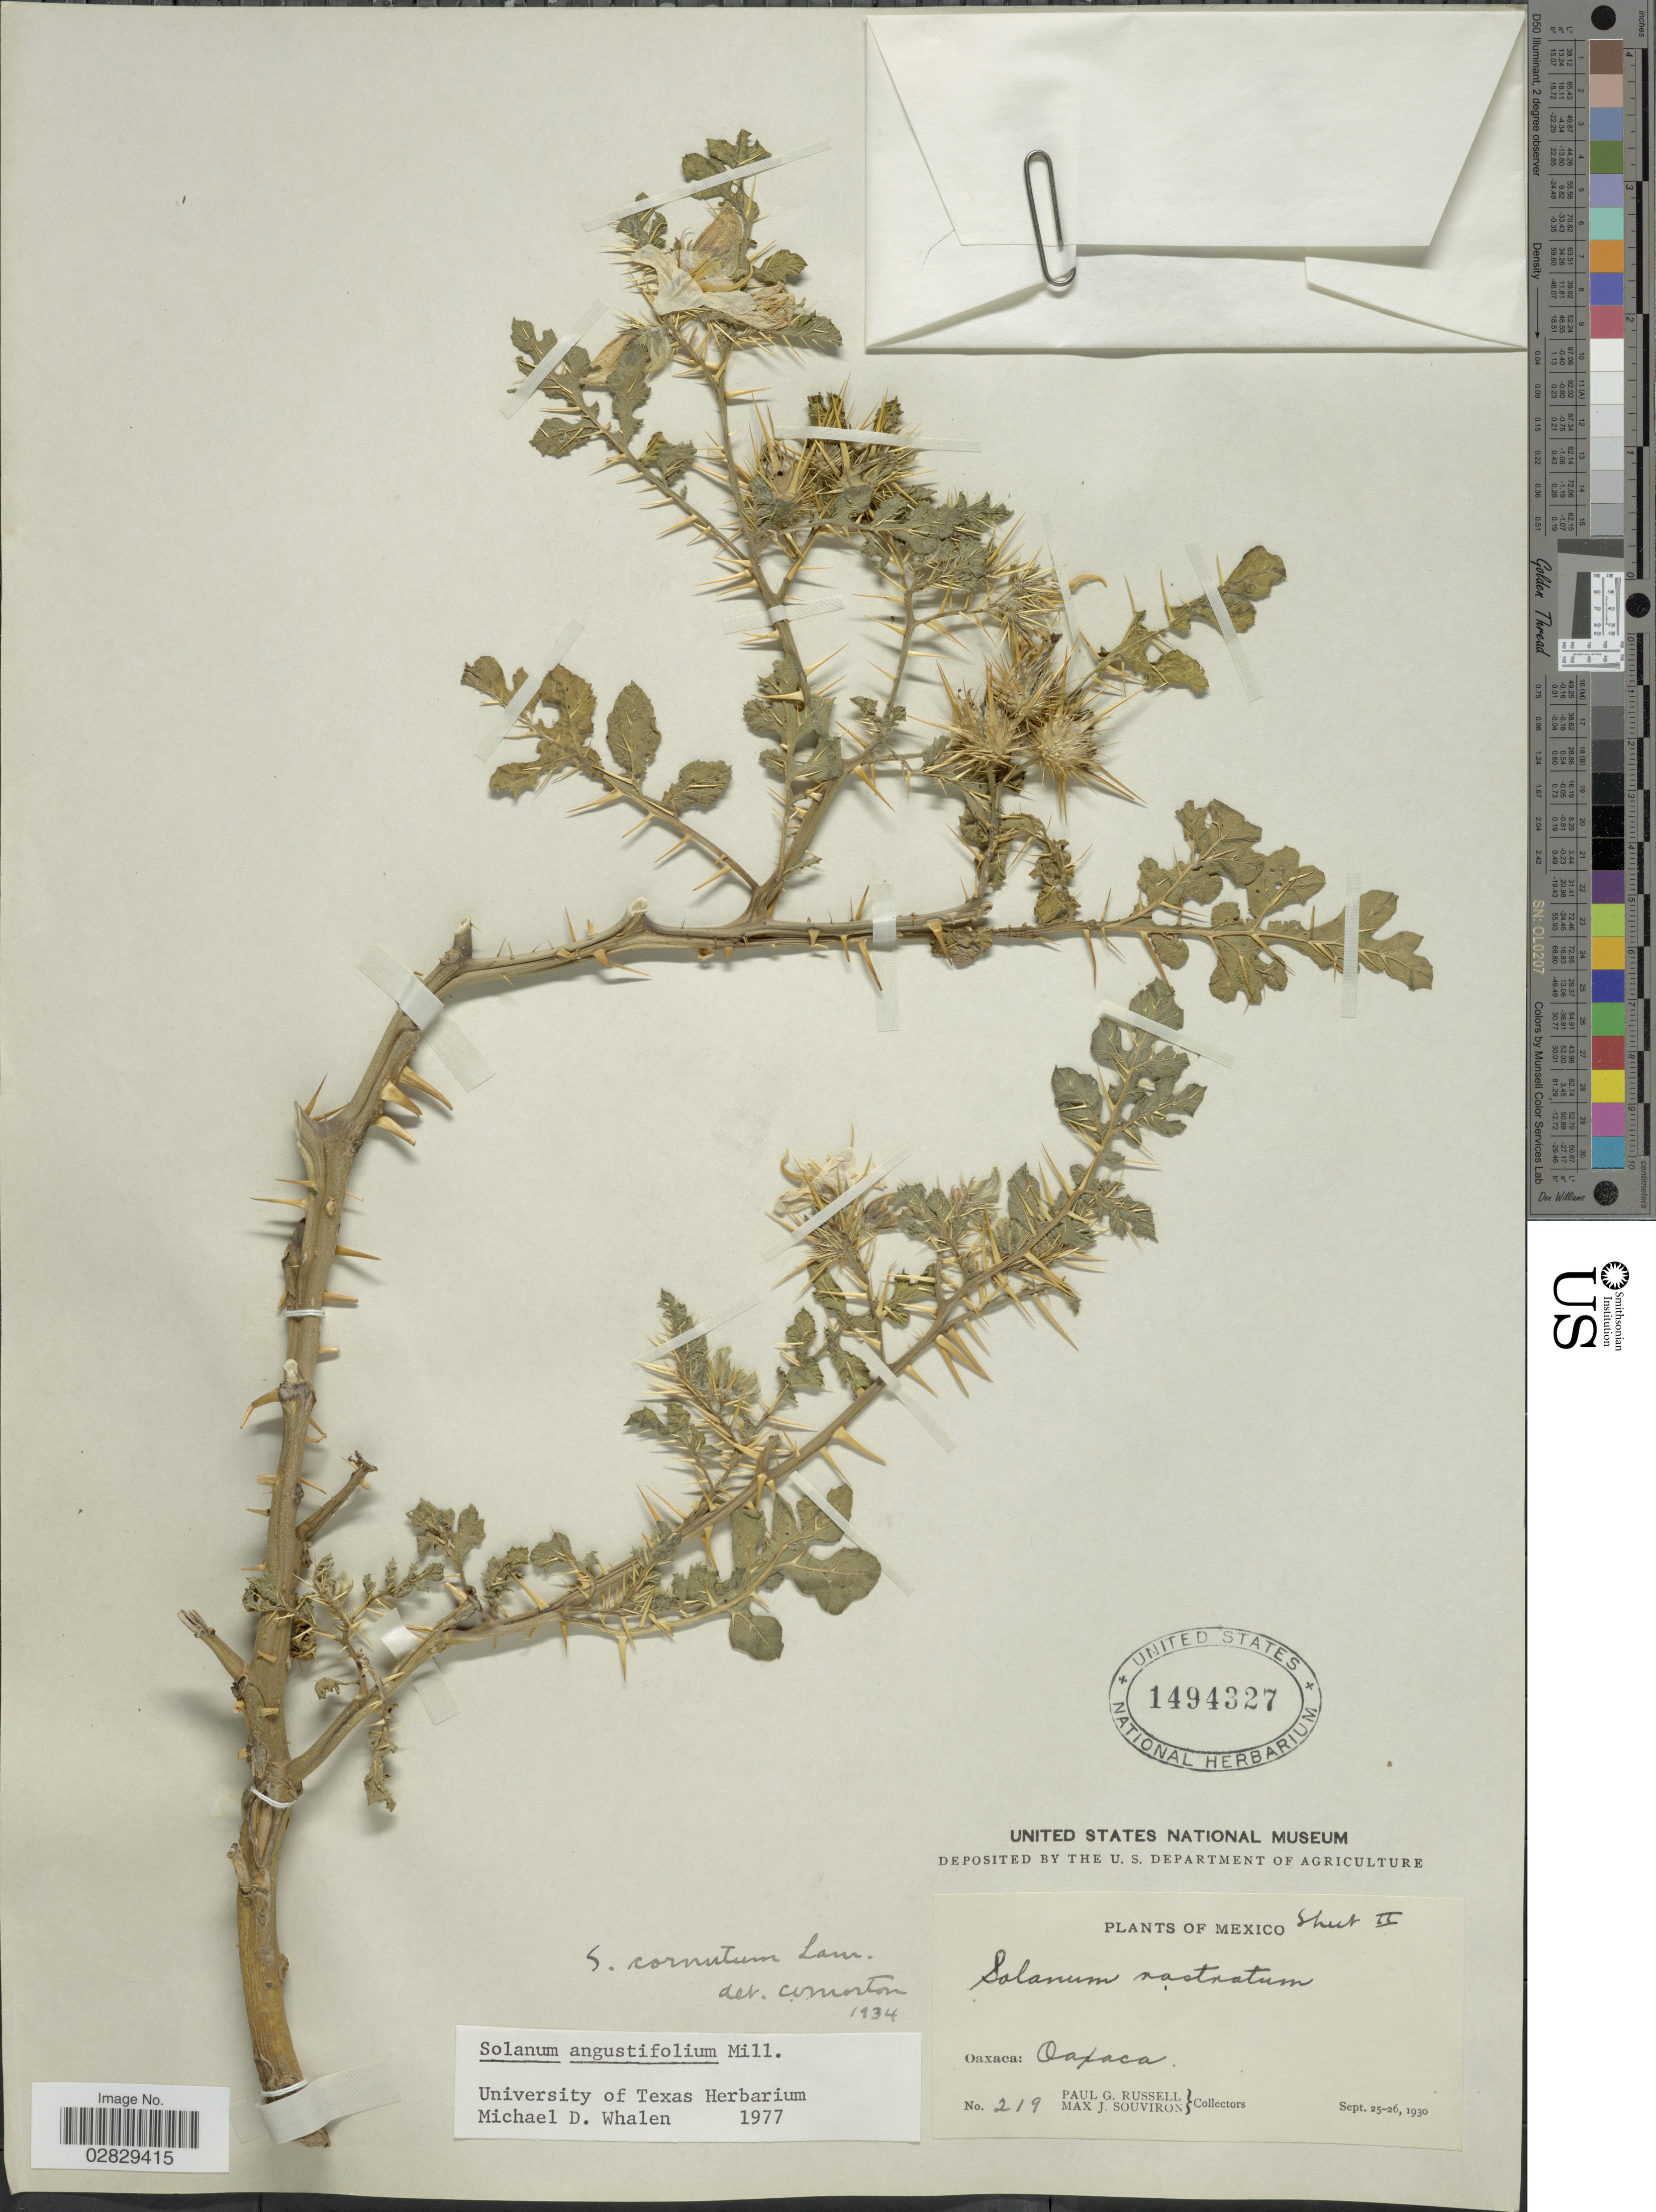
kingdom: Plantae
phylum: Tracheophyta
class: Magnoliopsida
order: Solanales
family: Solanaceae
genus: Solanum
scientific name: Solanum angustifolium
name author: Mill.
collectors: P. G. Russell & M. J. Souviron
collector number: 219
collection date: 1930-09-25/1930-09-26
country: Mexico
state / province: Oaxaca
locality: Oaxaca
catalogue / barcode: US 1494327